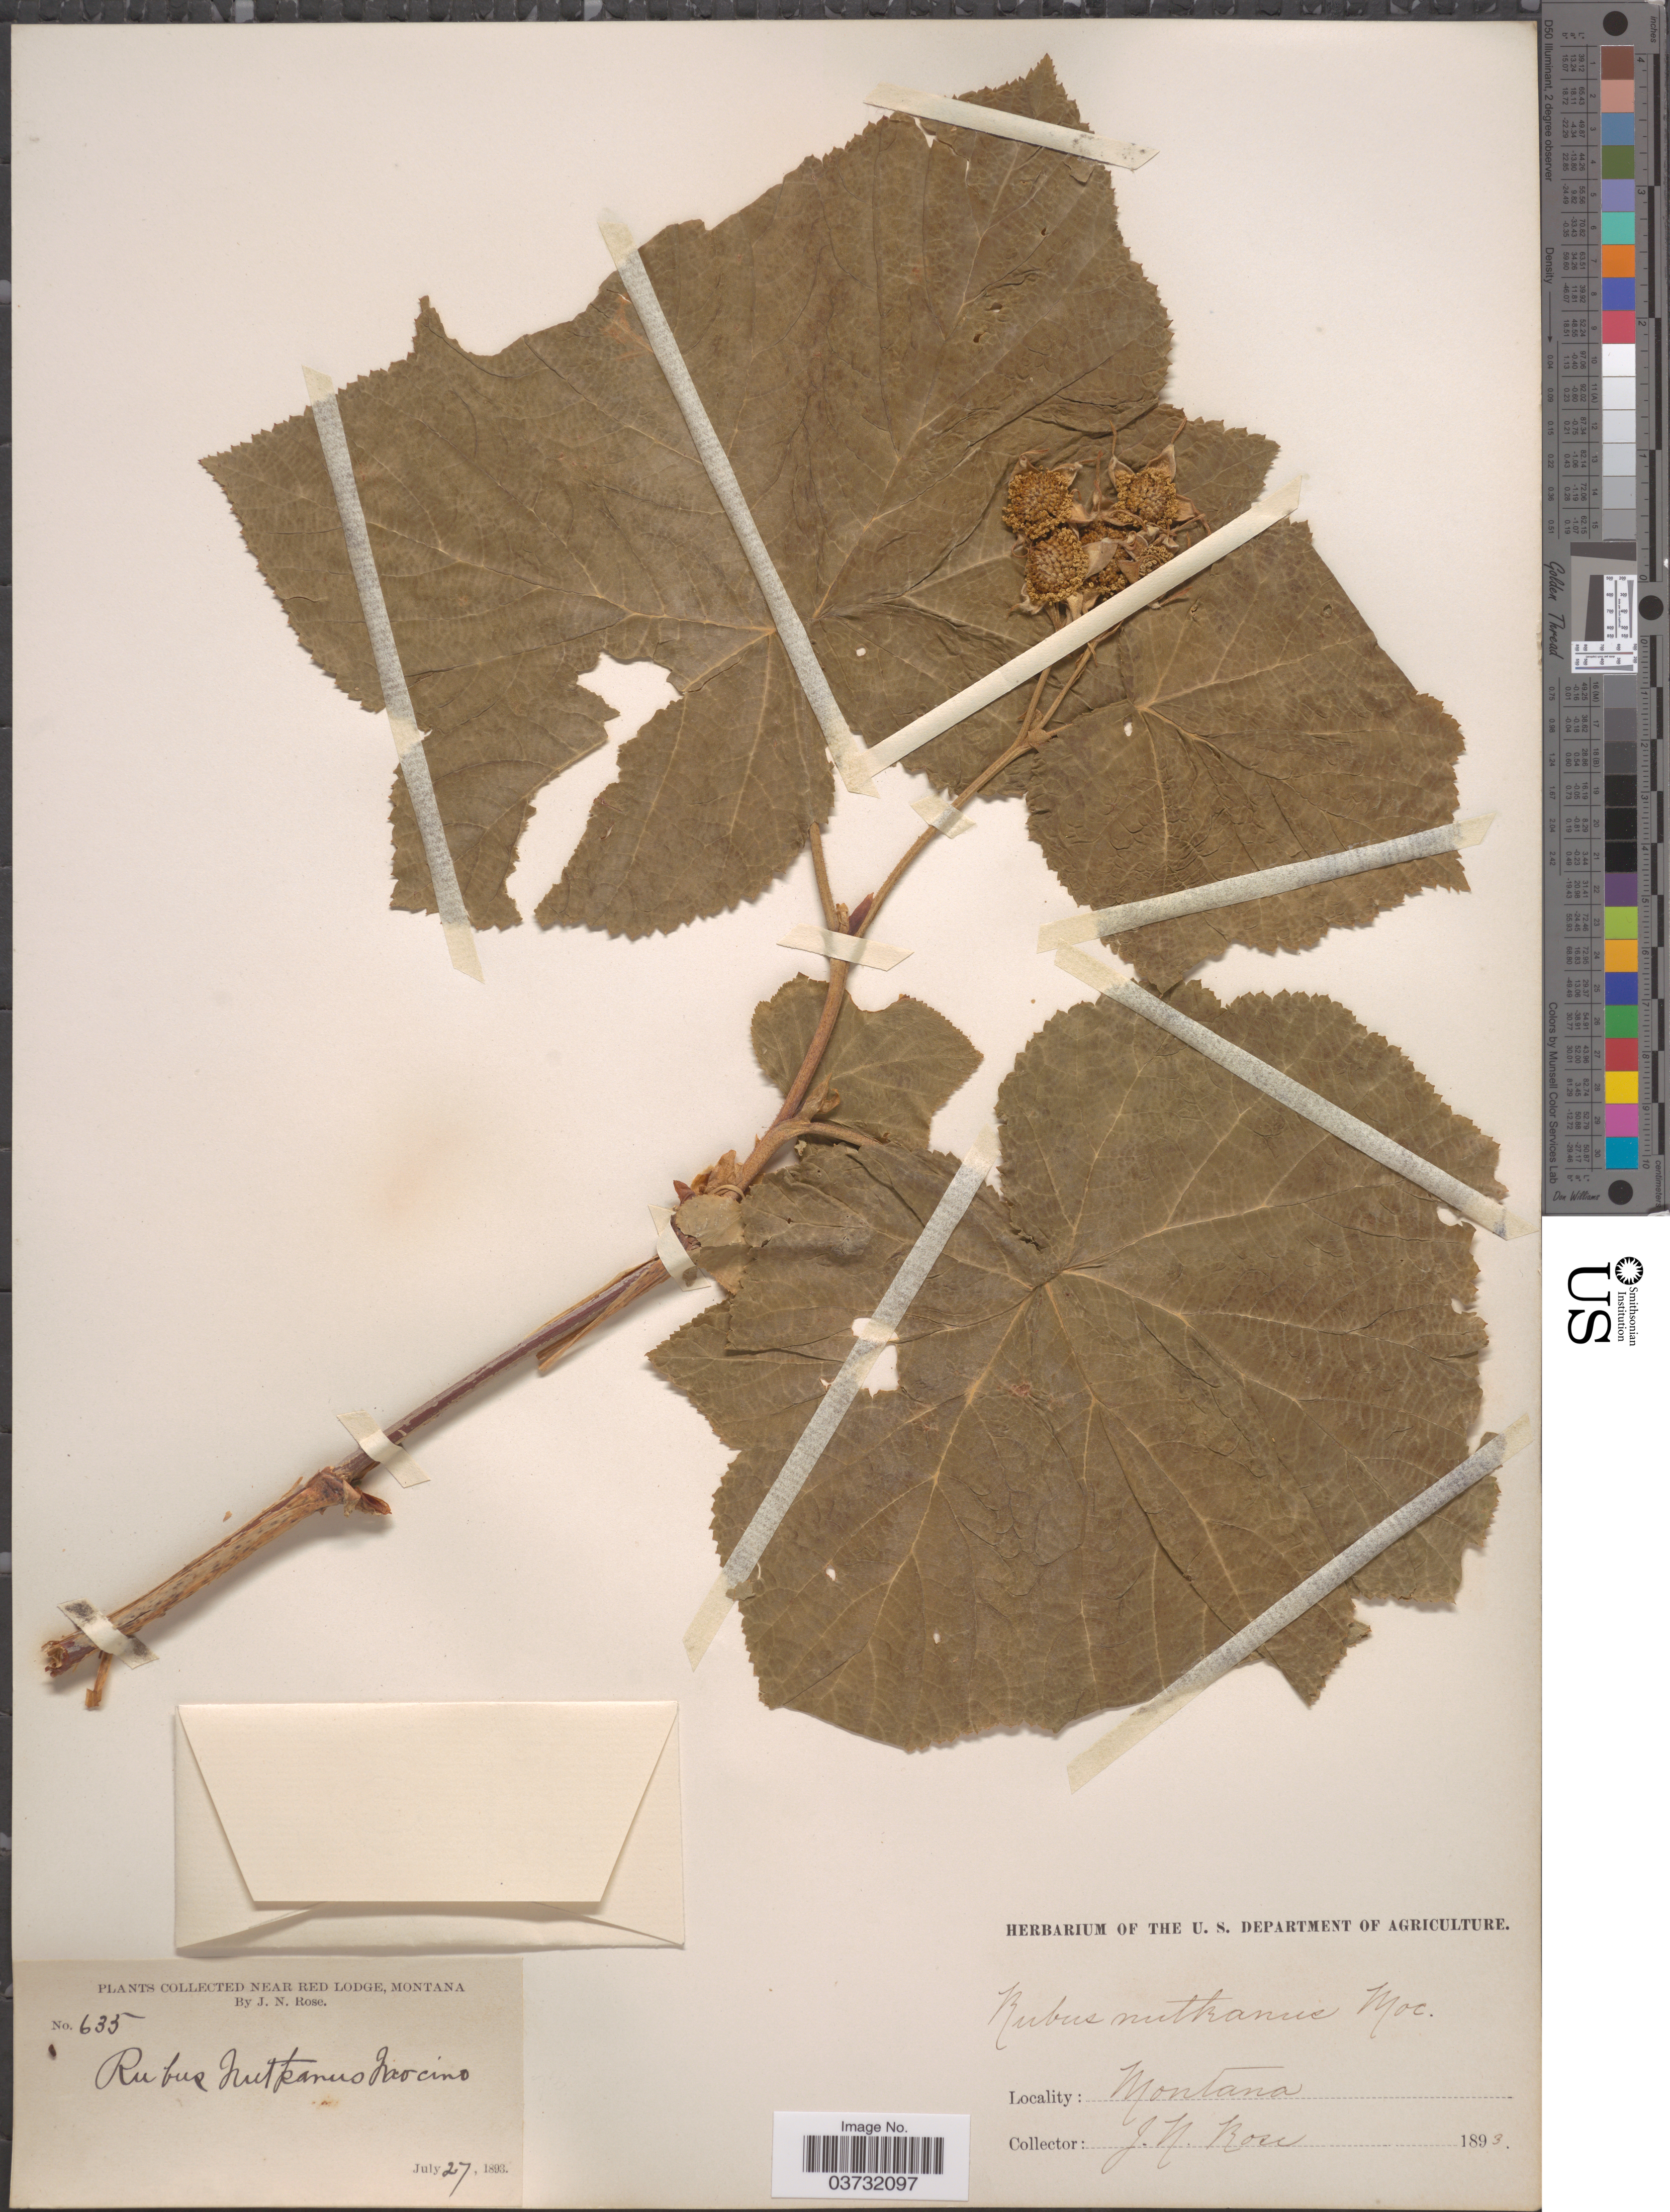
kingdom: Plantae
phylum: Tracheophyta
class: Magnoliopsida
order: Rosales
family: Rosaceae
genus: Rubus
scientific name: Rubus parviflorus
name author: Nutt.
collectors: J. N. Rose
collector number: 635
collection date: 1893-07-27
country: United States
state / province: Montana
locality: Near Red Lodge.